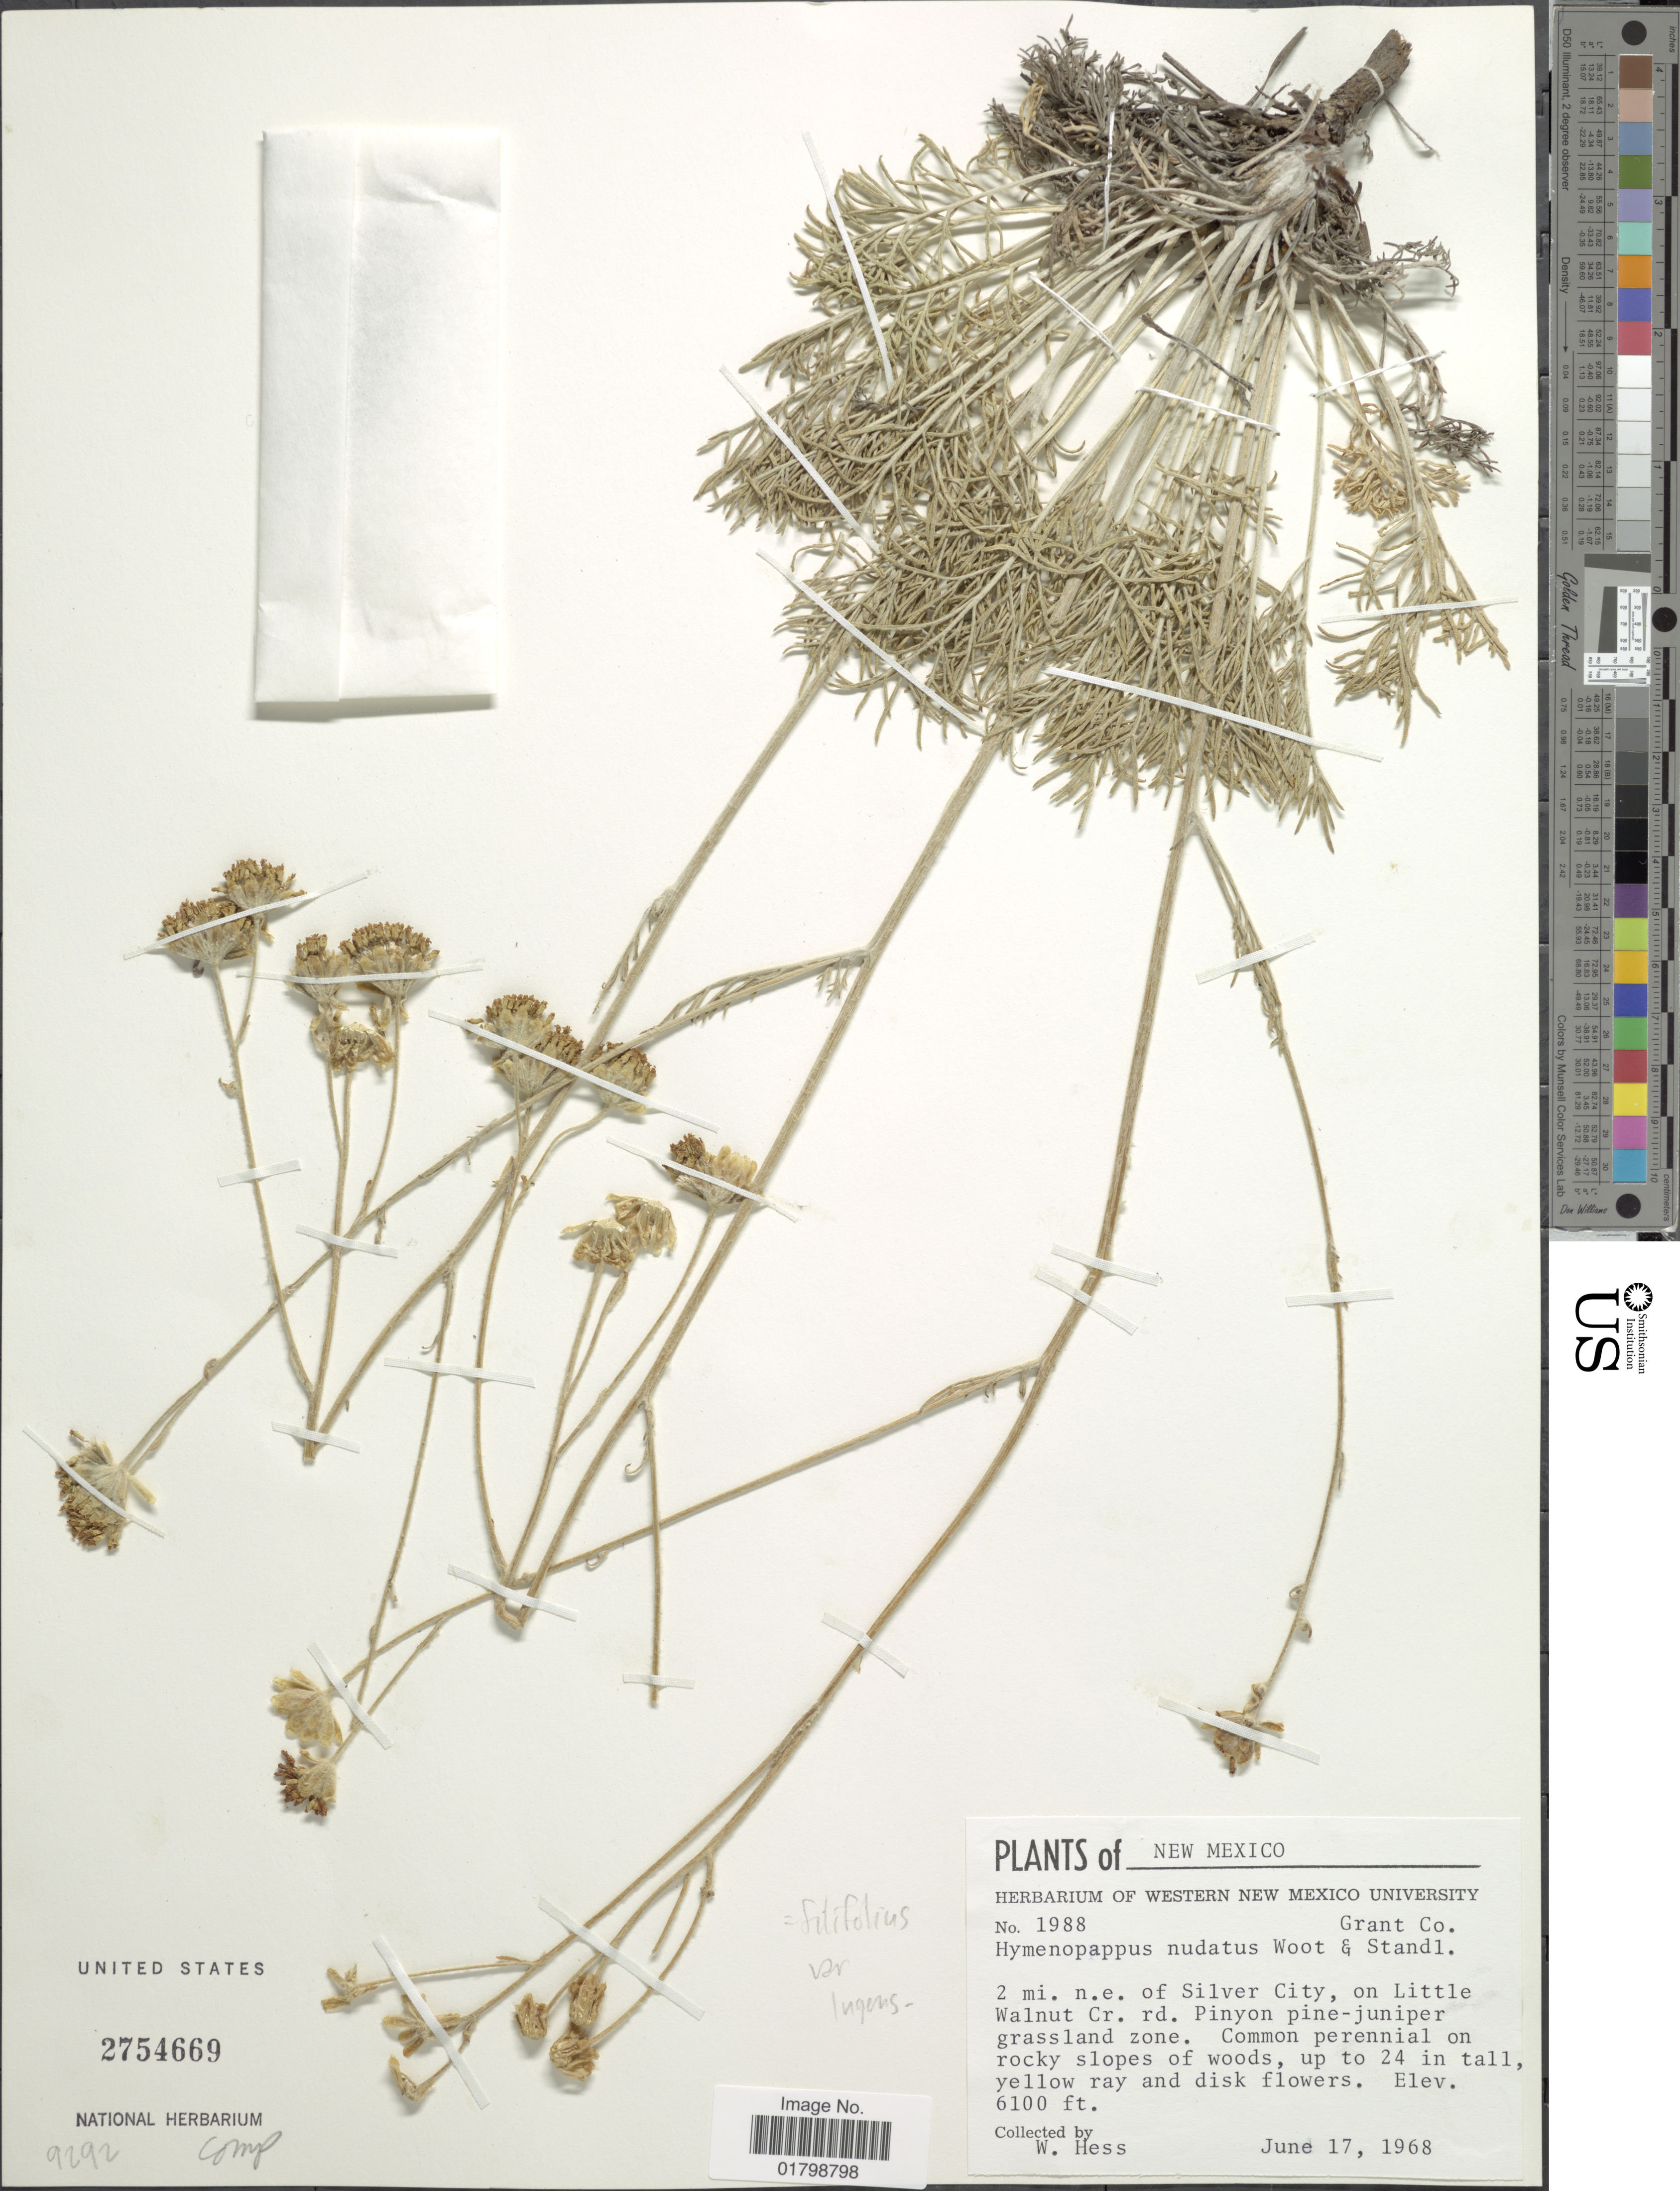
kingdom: Plantae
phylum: Tracheophyta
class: Magnoliopsida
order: Asterales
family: Asteraceae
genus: Hymenopappus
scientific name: Hymenopappus filifolius var. lugens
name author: (Greene) Jeps.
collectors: W. Hess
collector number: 1988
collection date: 1968-06-17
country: United States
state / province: New Mexico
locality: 2 mi. n.e. of Silver City, on Little Walnut Cr. rd. Pinyon pine0 juniper grassland zone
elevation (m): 1859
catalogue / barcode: US 2754669